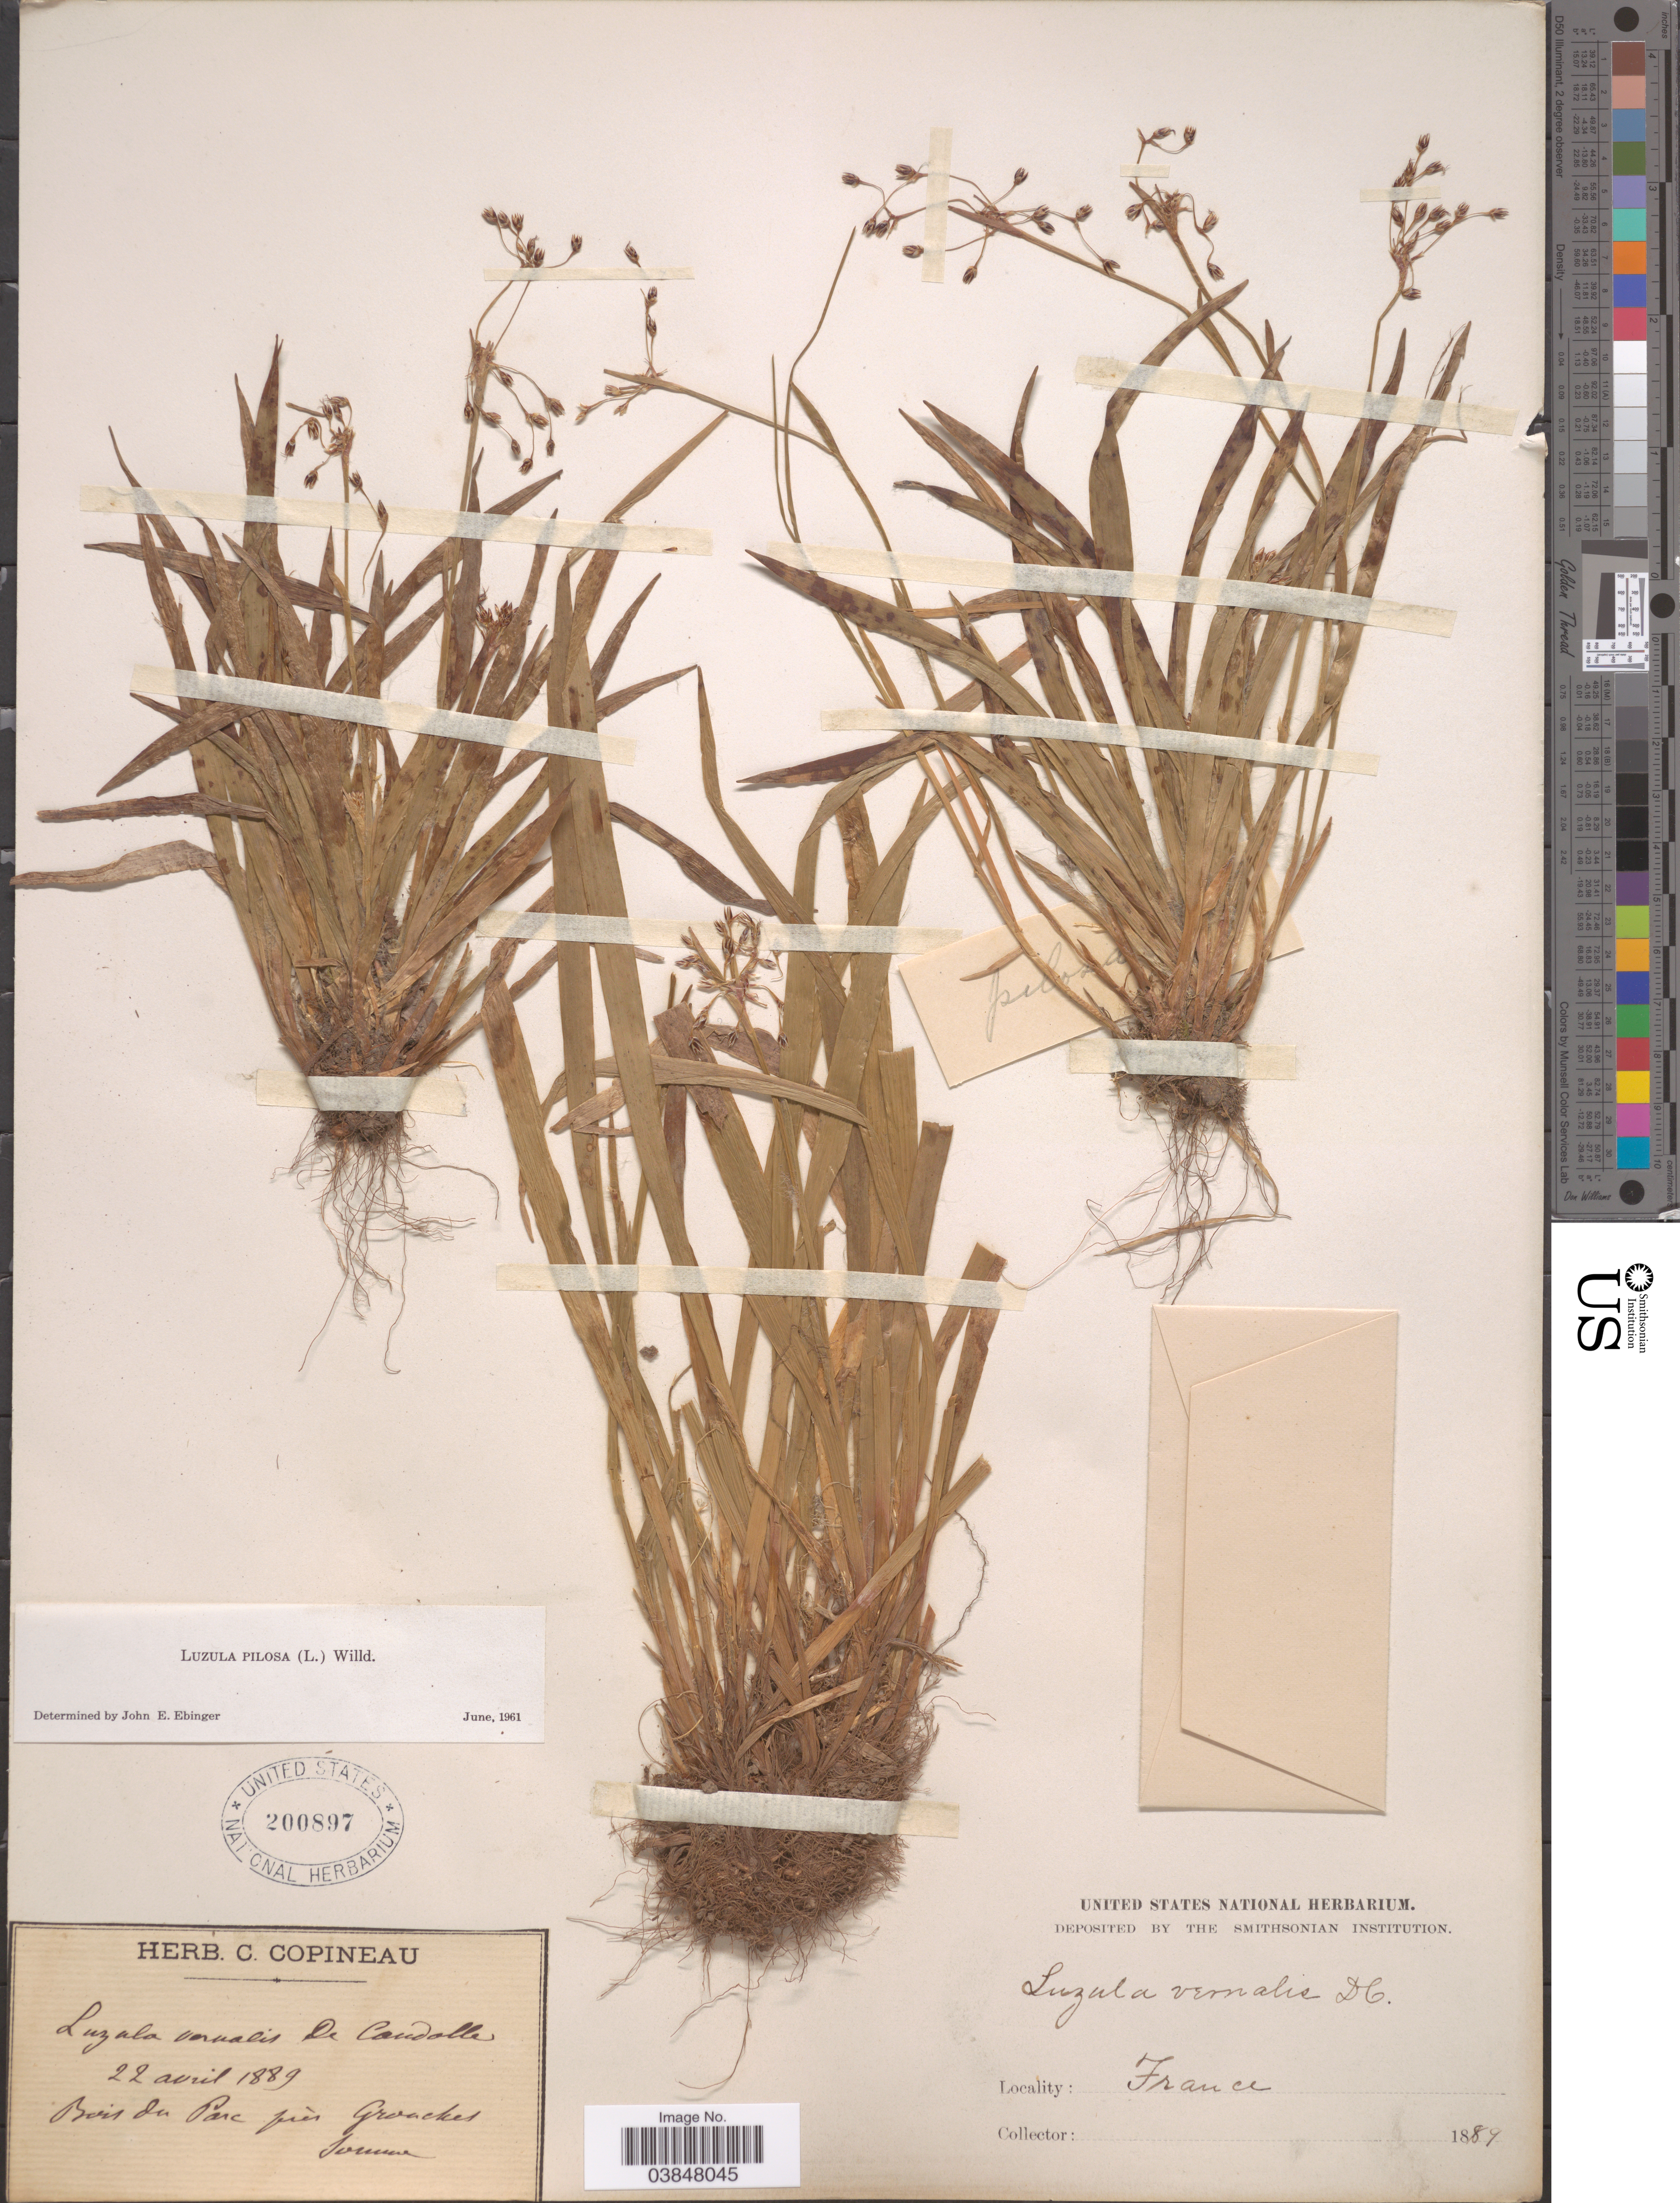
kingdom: Plantae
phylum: Tracheophyta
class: Liliopsida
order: Poales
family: Juncaceae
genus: Luzula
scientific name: Luzula pilosa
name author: (L.) Willd.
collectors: ex herb. C. Copineau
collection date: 1889-04-22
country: France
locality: Bois du Parc près Grouches, Somme.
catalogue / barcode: US 200897